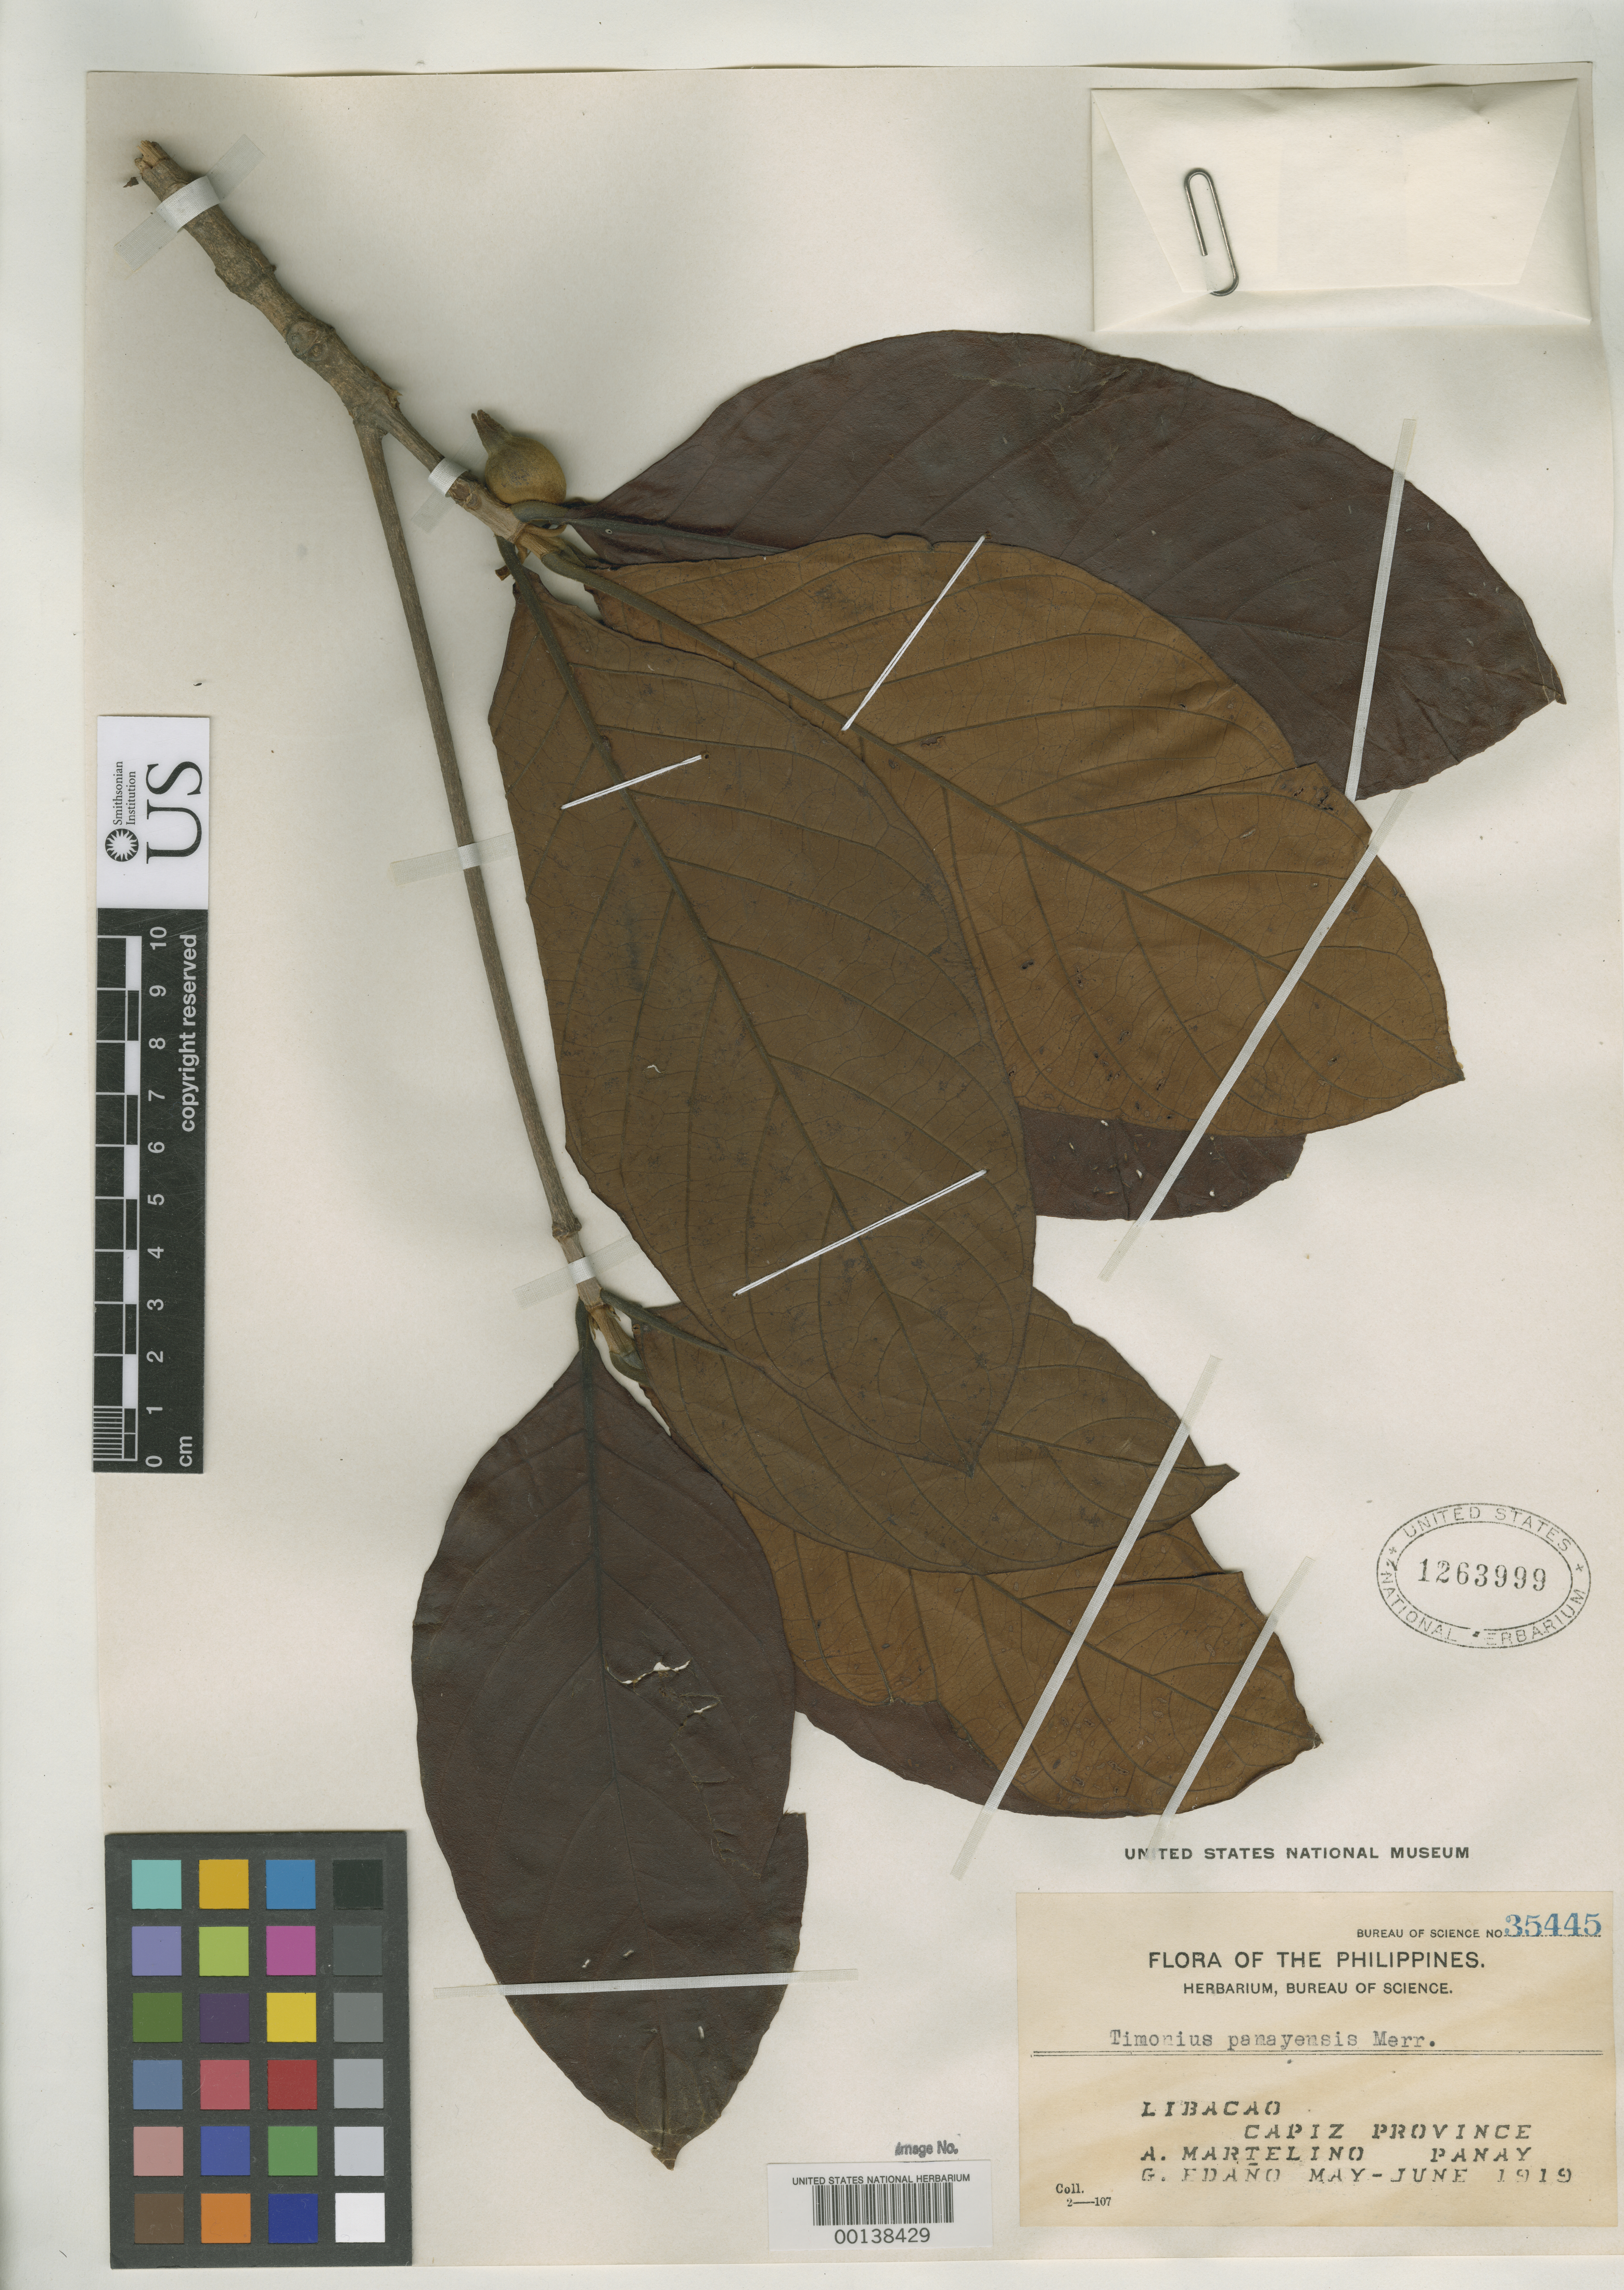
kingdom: Plantae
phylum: Tracheophyta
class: Magnoliopsida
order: Gentianales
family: Rubiaceae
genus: Timonius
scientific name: Timonius panayensis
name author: Merr.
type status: Isotype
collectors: A. Martelino & G. E. Edaño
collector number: Bur. Sci. 35445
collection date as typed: May 1919 to -- Jun 1919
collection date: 1919-05/1919-06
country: Philippines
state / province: Western Visayas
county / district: Capiz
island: Panay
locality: Libacao; alt. "at low altitudes".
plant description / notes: Annotated by J.G. Chavez (2020) as lectotype of Timonius panayensis Merr. citing Chavez et al. 2020, but lectotypification of this name not found in that publication.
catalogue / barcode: US 1263999